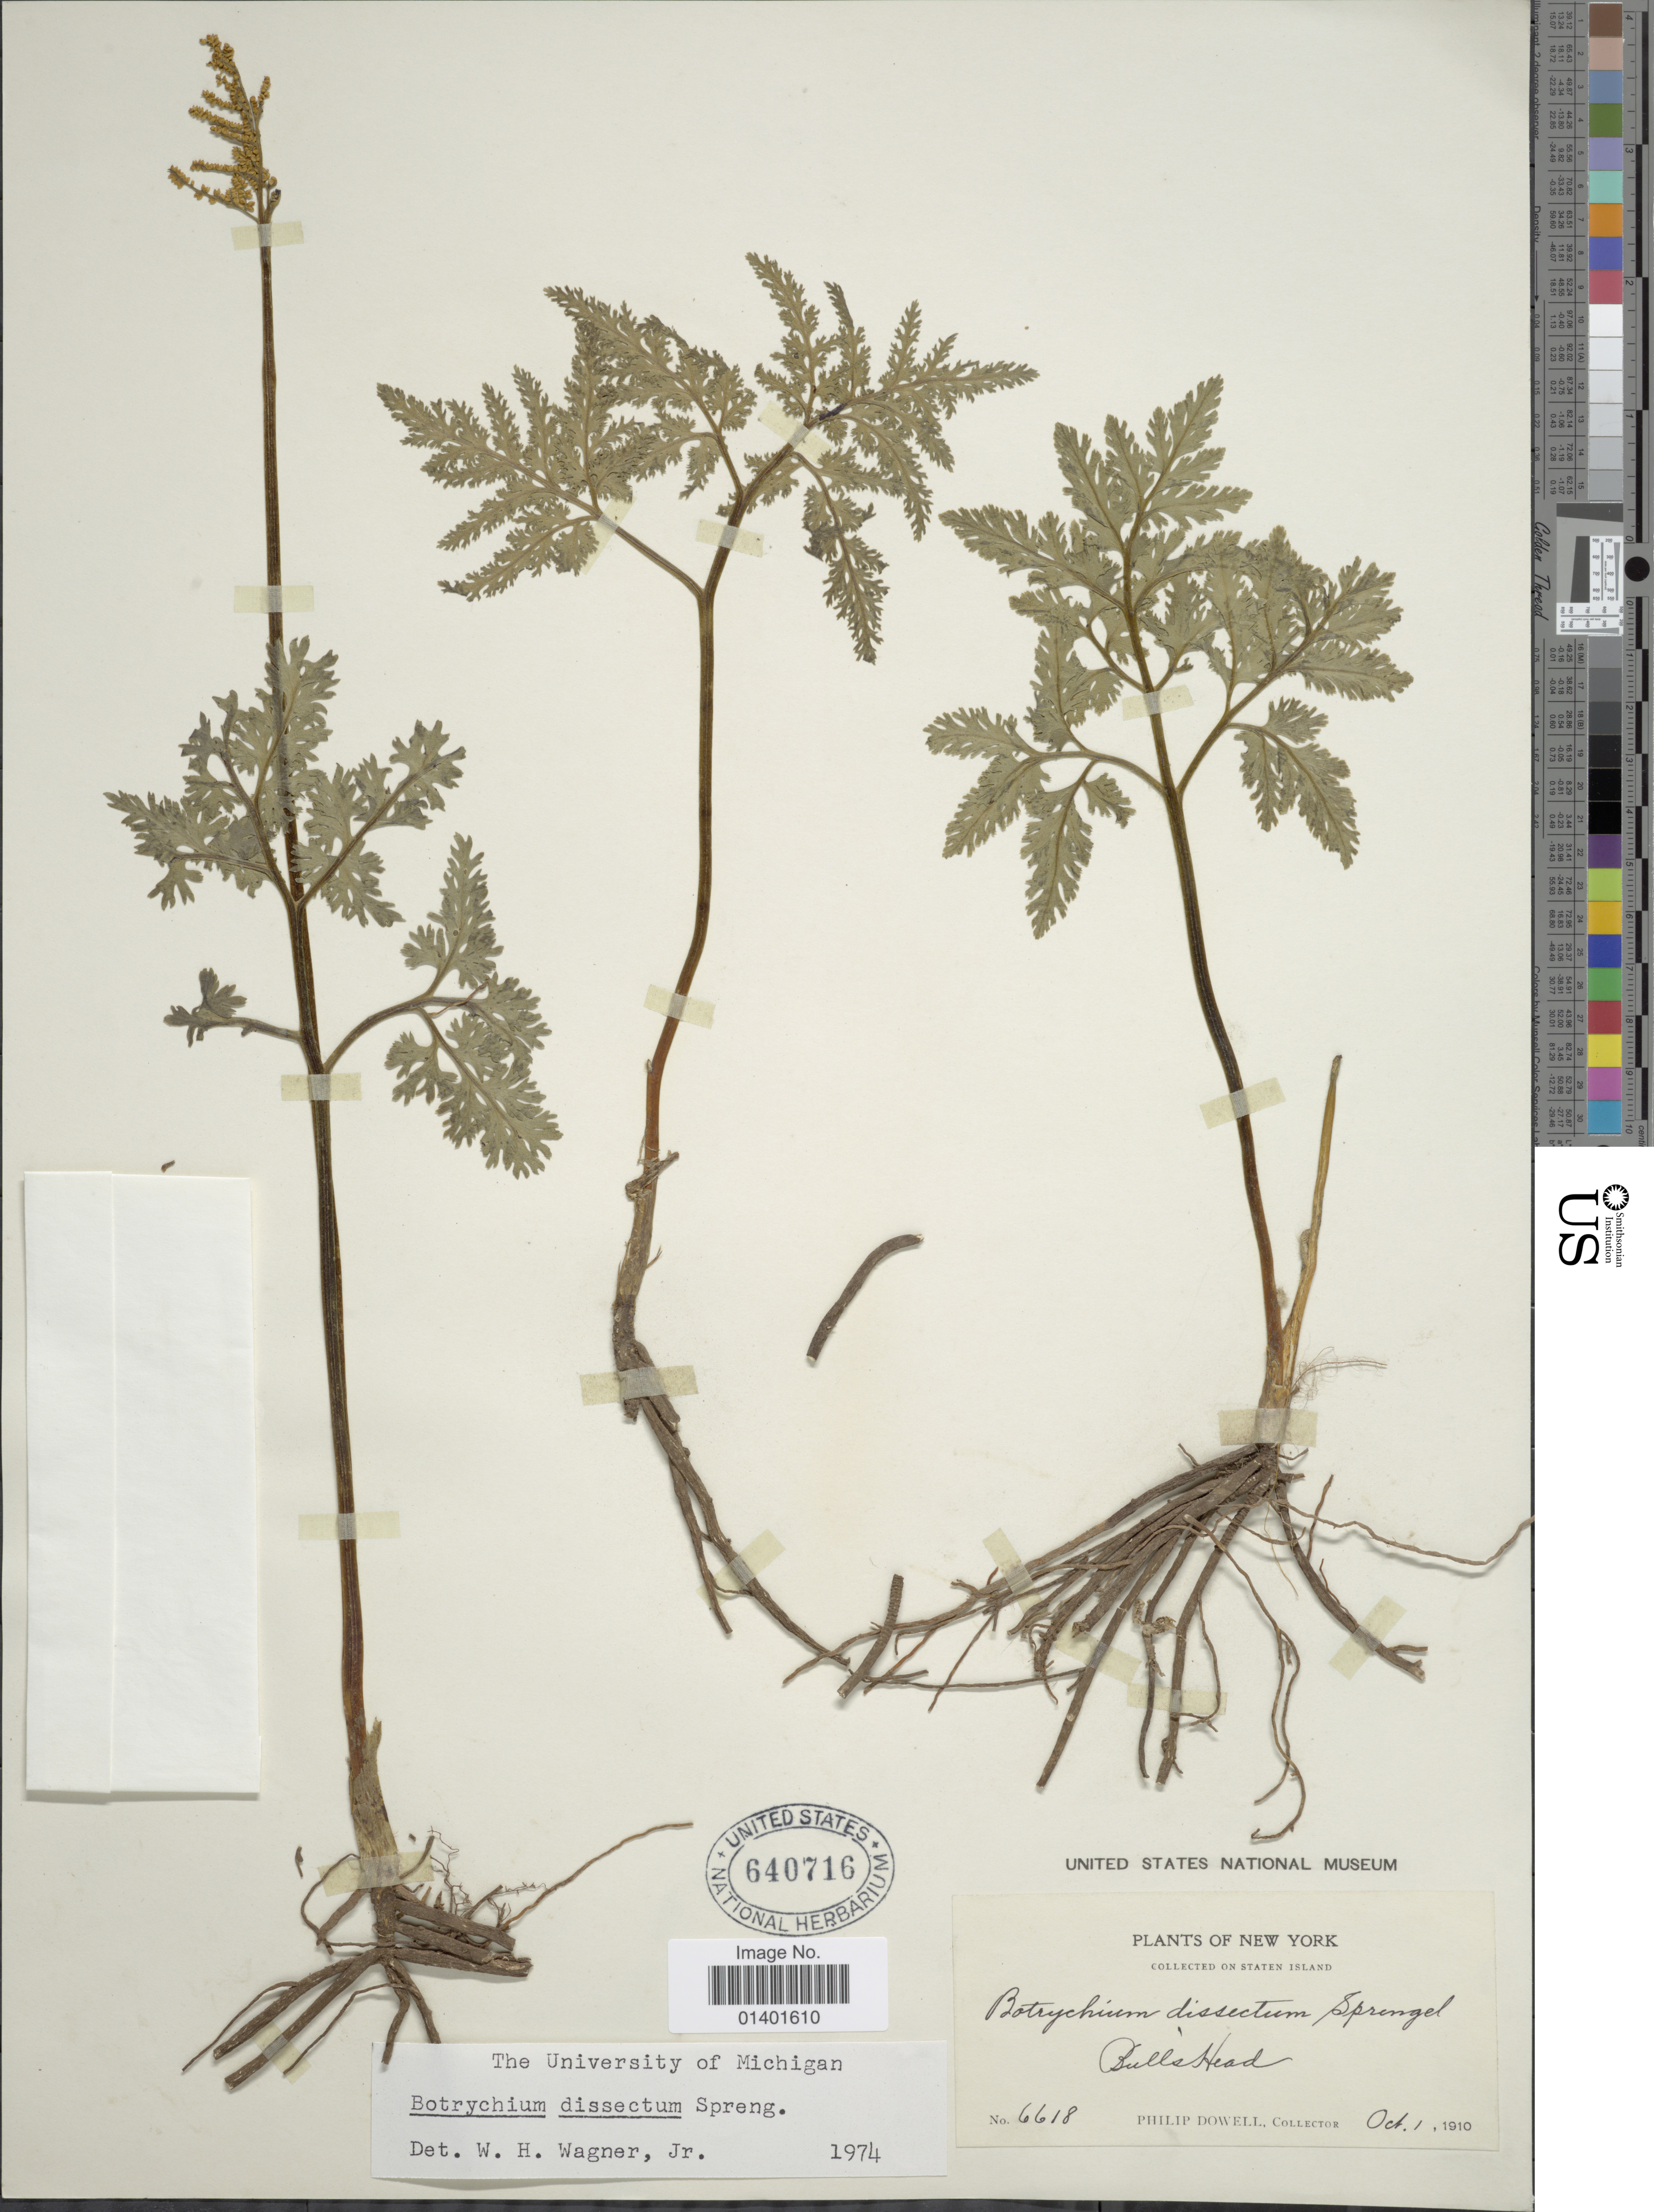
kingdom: Plantae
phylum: Tracheophyta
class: Polypodiopsida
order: Ophioglossales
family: Ophioglossaceae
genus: Botrychium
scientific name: Botrychium dissectum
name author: Spreng.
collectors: P. Dowell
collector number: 6618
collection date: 1910-10-01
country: United States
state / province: New York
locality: Staten island, Bulls Head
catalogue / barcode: US 640716